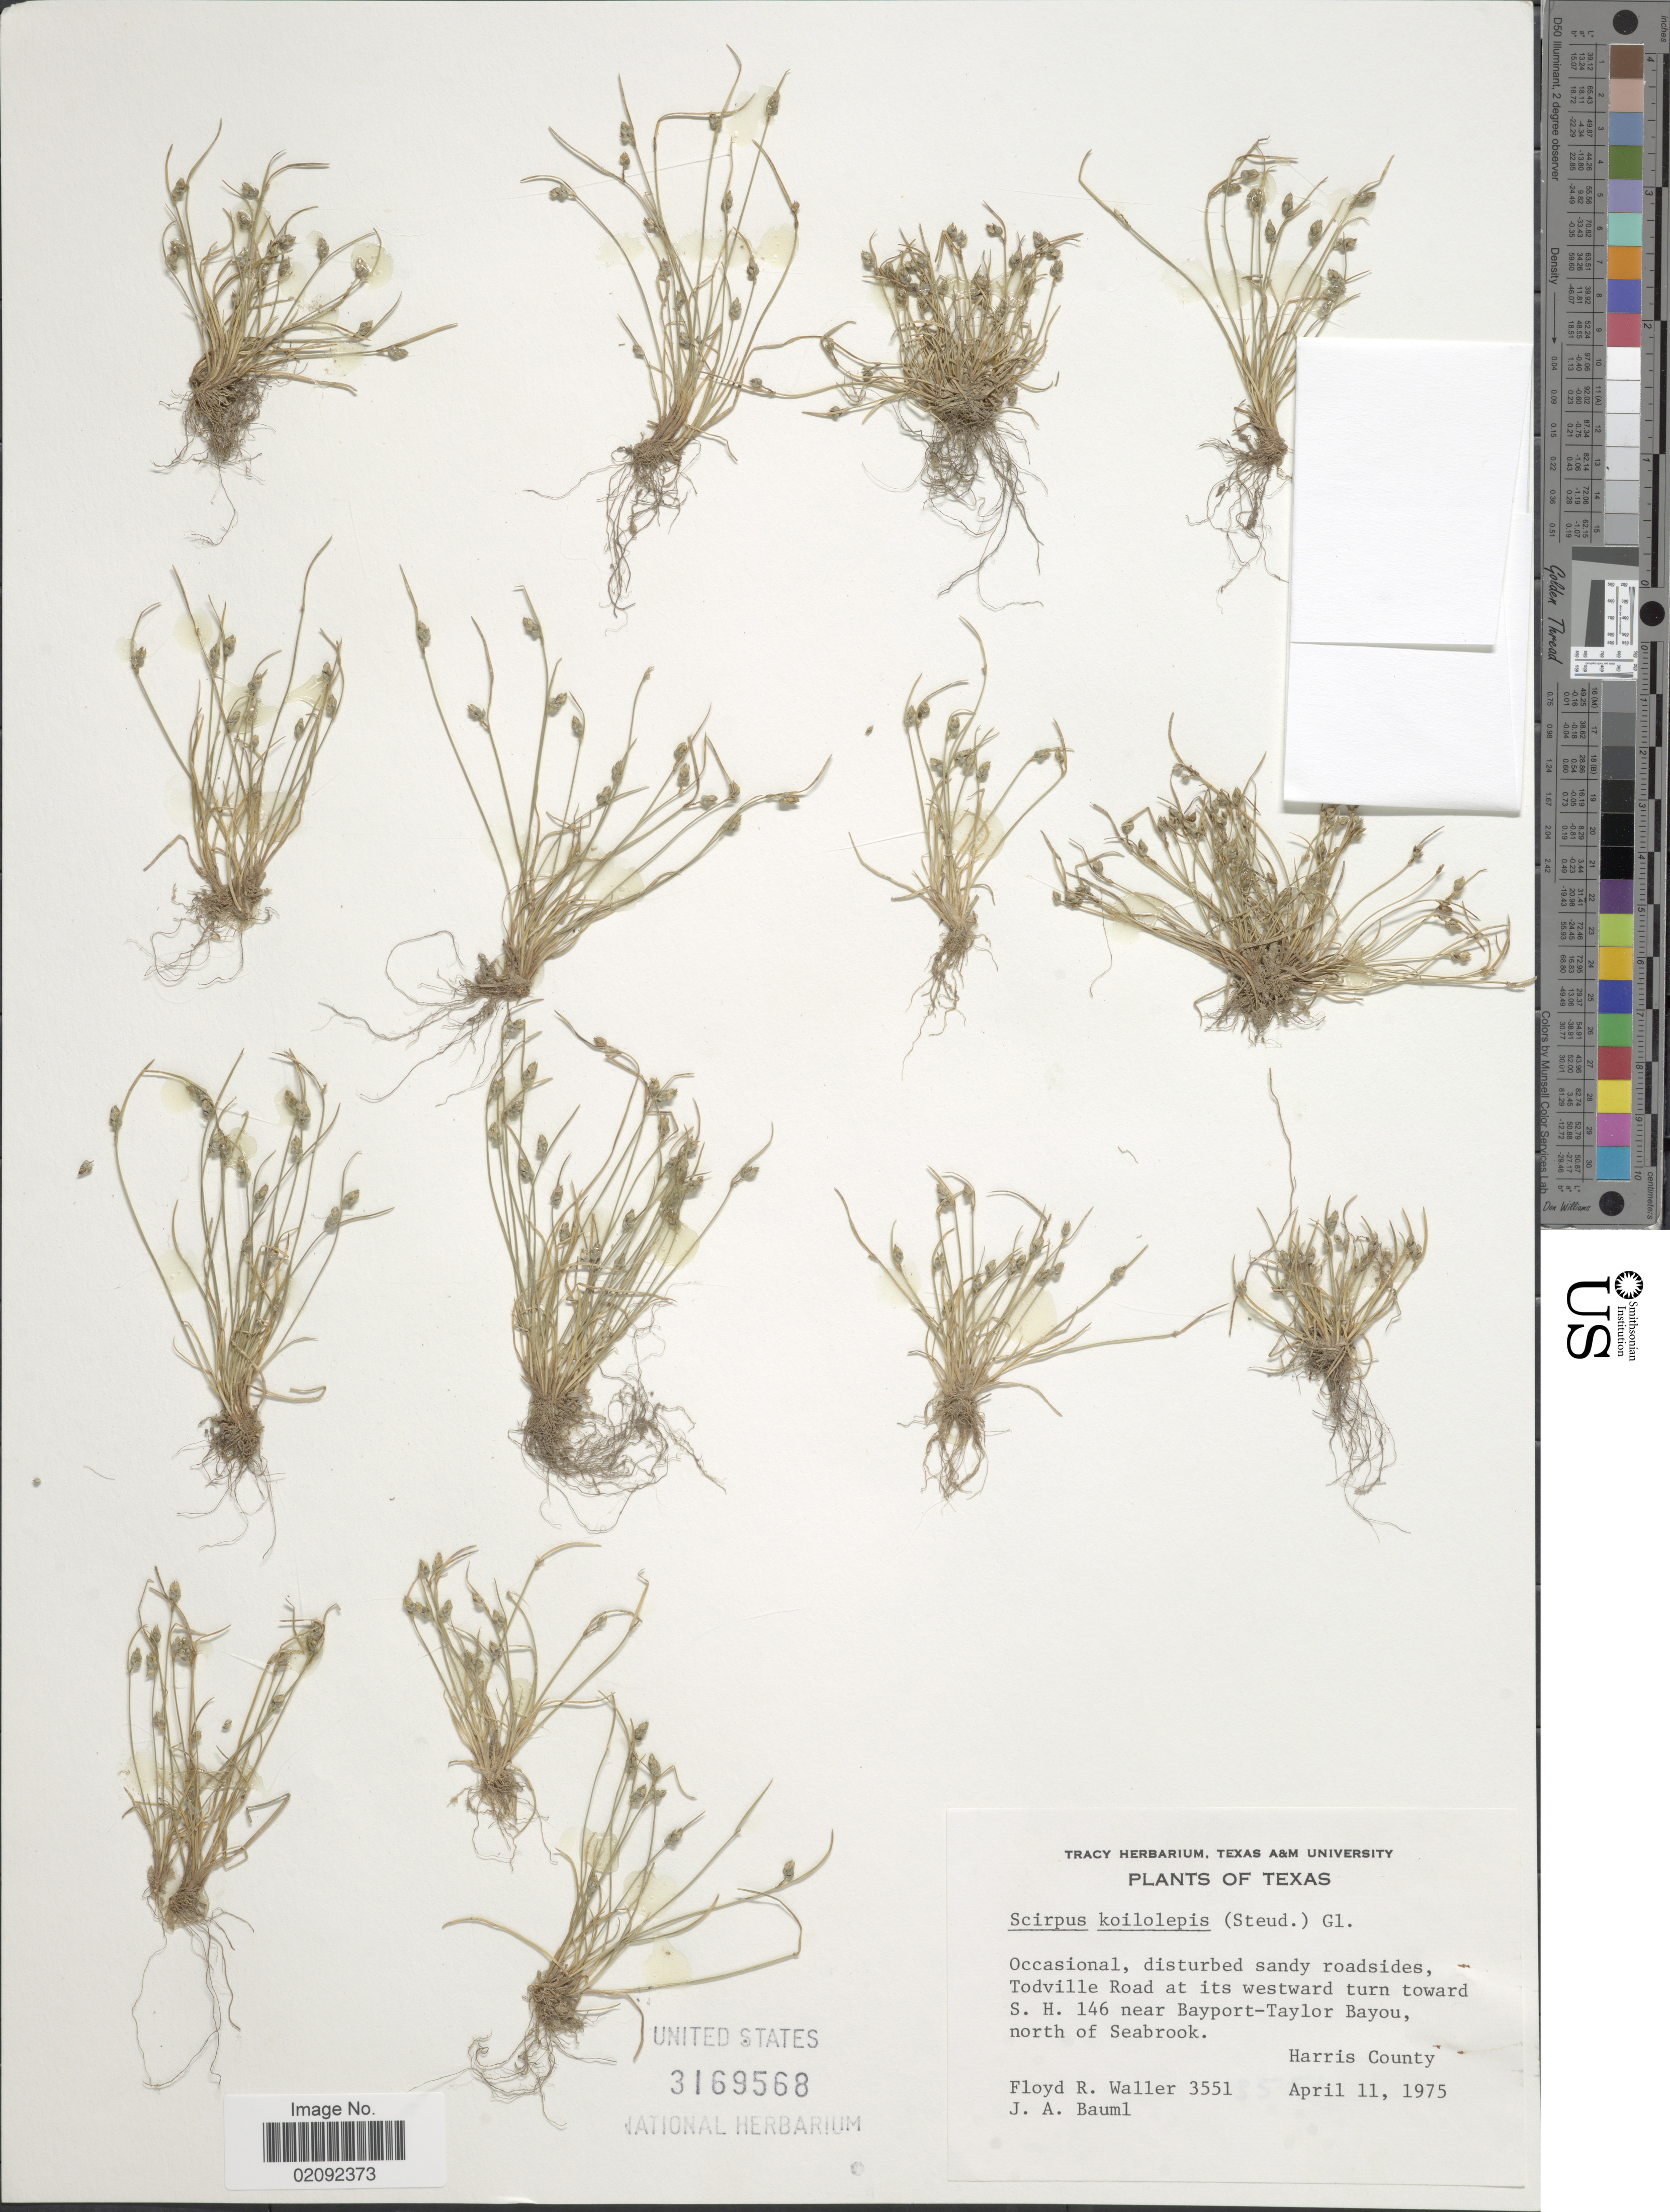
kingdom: Plantae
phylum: Tracheophyta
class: Liliopsida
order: Poales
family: Cyperaceae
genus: Isolepis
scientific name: Isolepis carinata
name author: Hook. & Arn. ex Torr.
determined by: Strong, M. T., (US), Smithsonian Institution - National Museum of Natural History (UNITED STATES)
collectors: F. R. Waller & J. Bauml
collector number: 3551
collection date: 1975-04-11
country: United States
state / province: Texas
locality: Occasional, disturbed sandy roadsides, Todville Road at its westward turn toward S. H. 146 near Bayport-Taylor Bayou, north of Seabrook, Harris County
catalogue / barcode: US 3169568